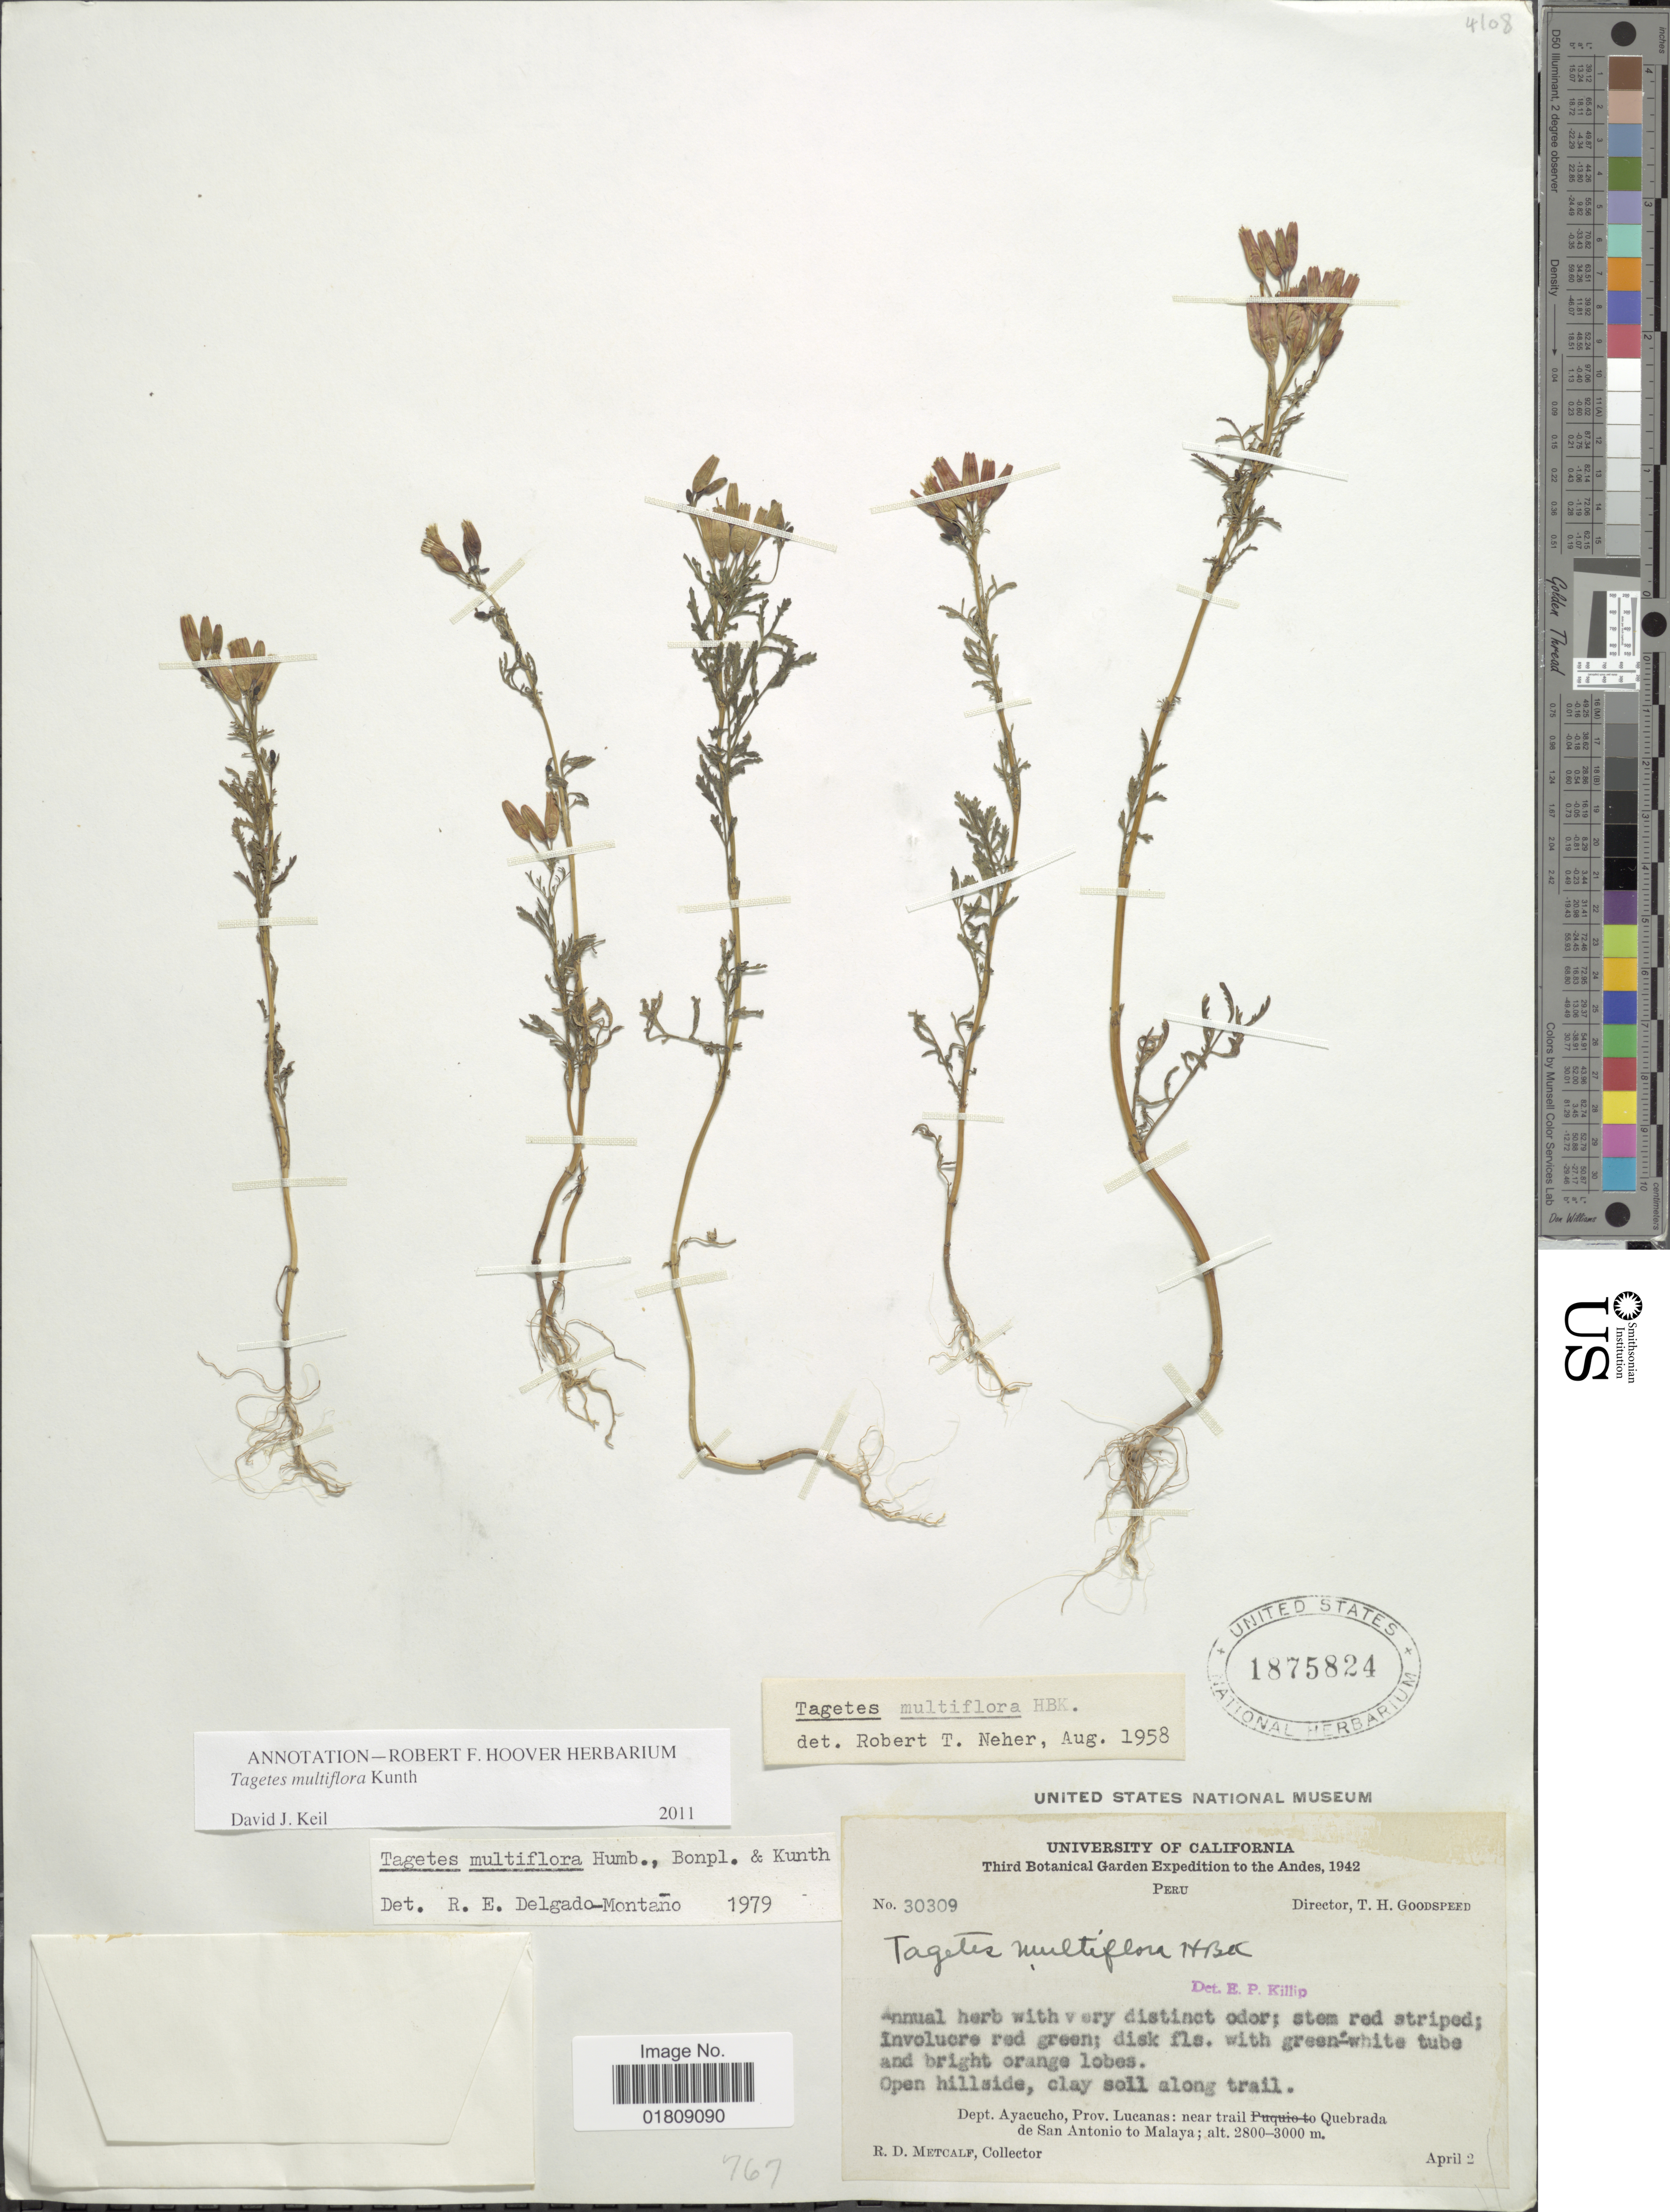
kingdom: Plantae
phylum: Tracheophyta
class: Magnoliopsida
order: Asterales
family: Asteraceae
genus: Tagetes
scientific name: Tagetes multiflora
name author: Kunth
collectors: R. D. Metcalf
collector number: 30309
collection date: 1942-04-02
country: Peru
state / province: Ayacucho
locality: Andes, Prov. Lucanas, near trail Quebarada de San Antonio to Malaya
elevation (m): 2800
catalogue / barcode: US 1875824